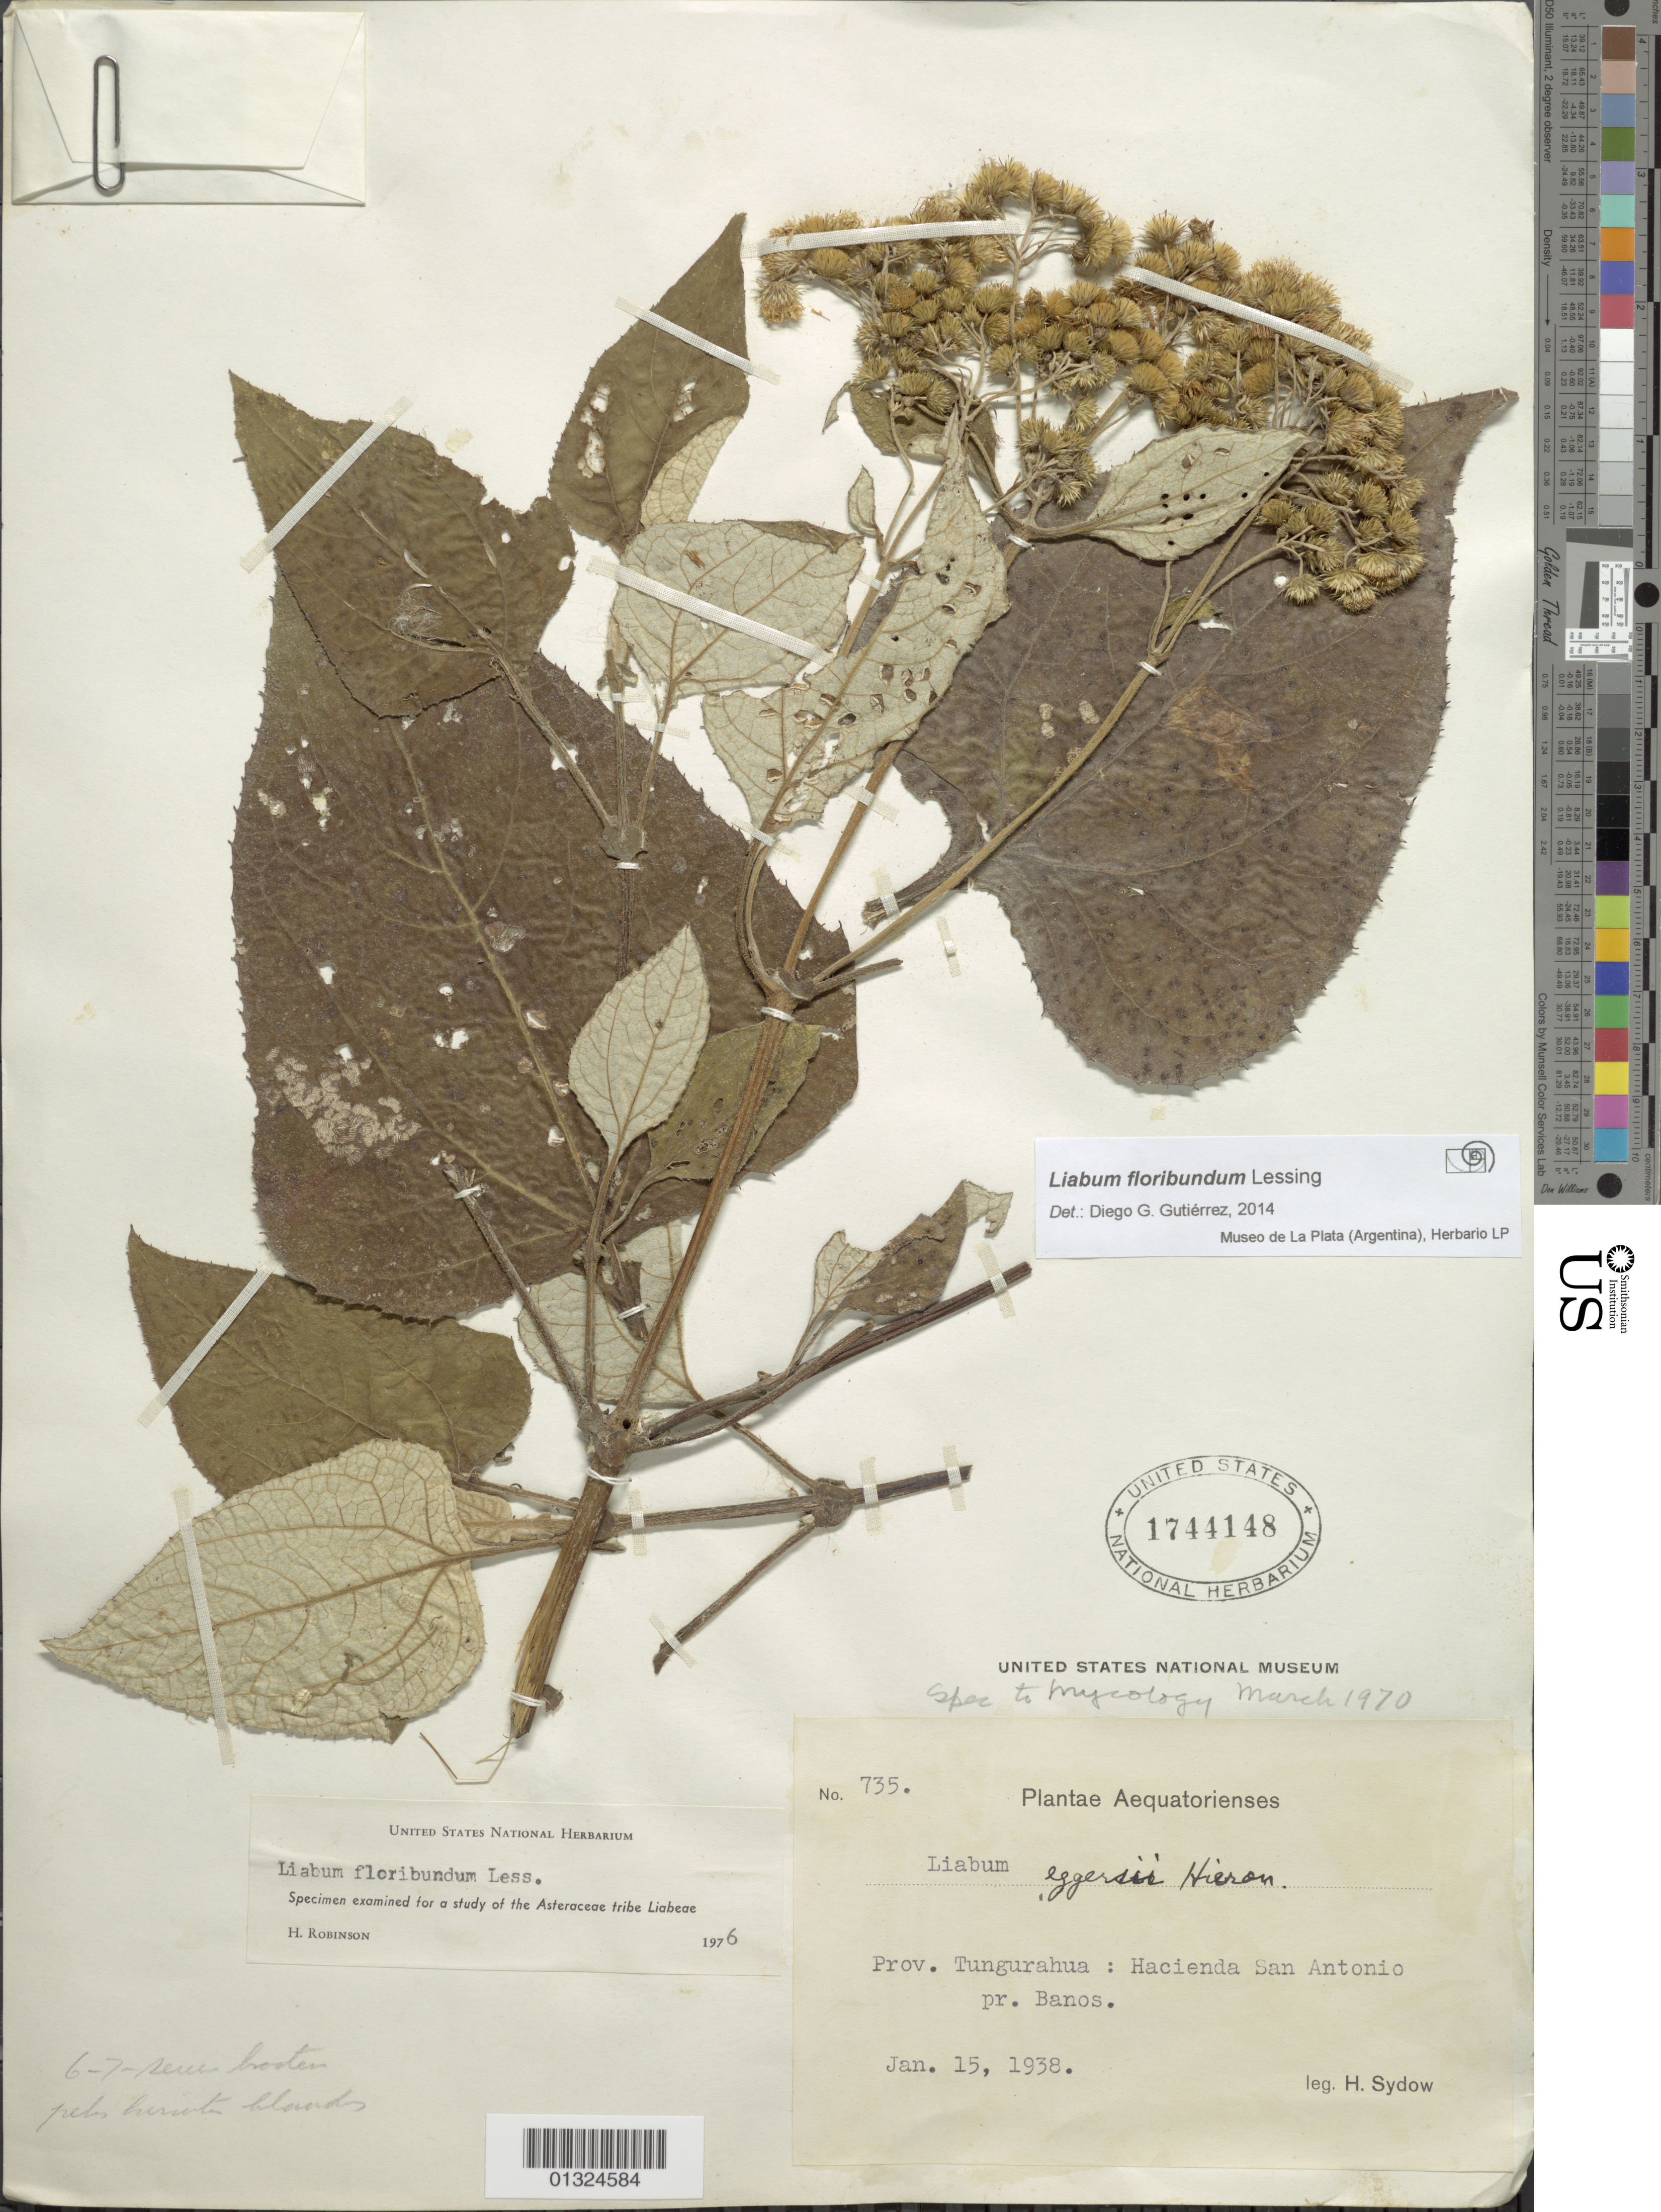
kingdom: Plantae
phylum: Tracheophyta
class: Magnoliopsida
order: Asterales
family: Asteraceae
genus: Liabum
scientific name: Liabum floribundum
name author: Less.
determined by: Gutierrez, D. G.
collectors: H. Sydow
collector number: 735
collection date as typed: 15 January 1938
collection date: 1938-01-15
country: Ecuador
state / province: Tungurahua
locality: Hacienda San Antonio pr. Banos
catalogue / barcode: US 1744148